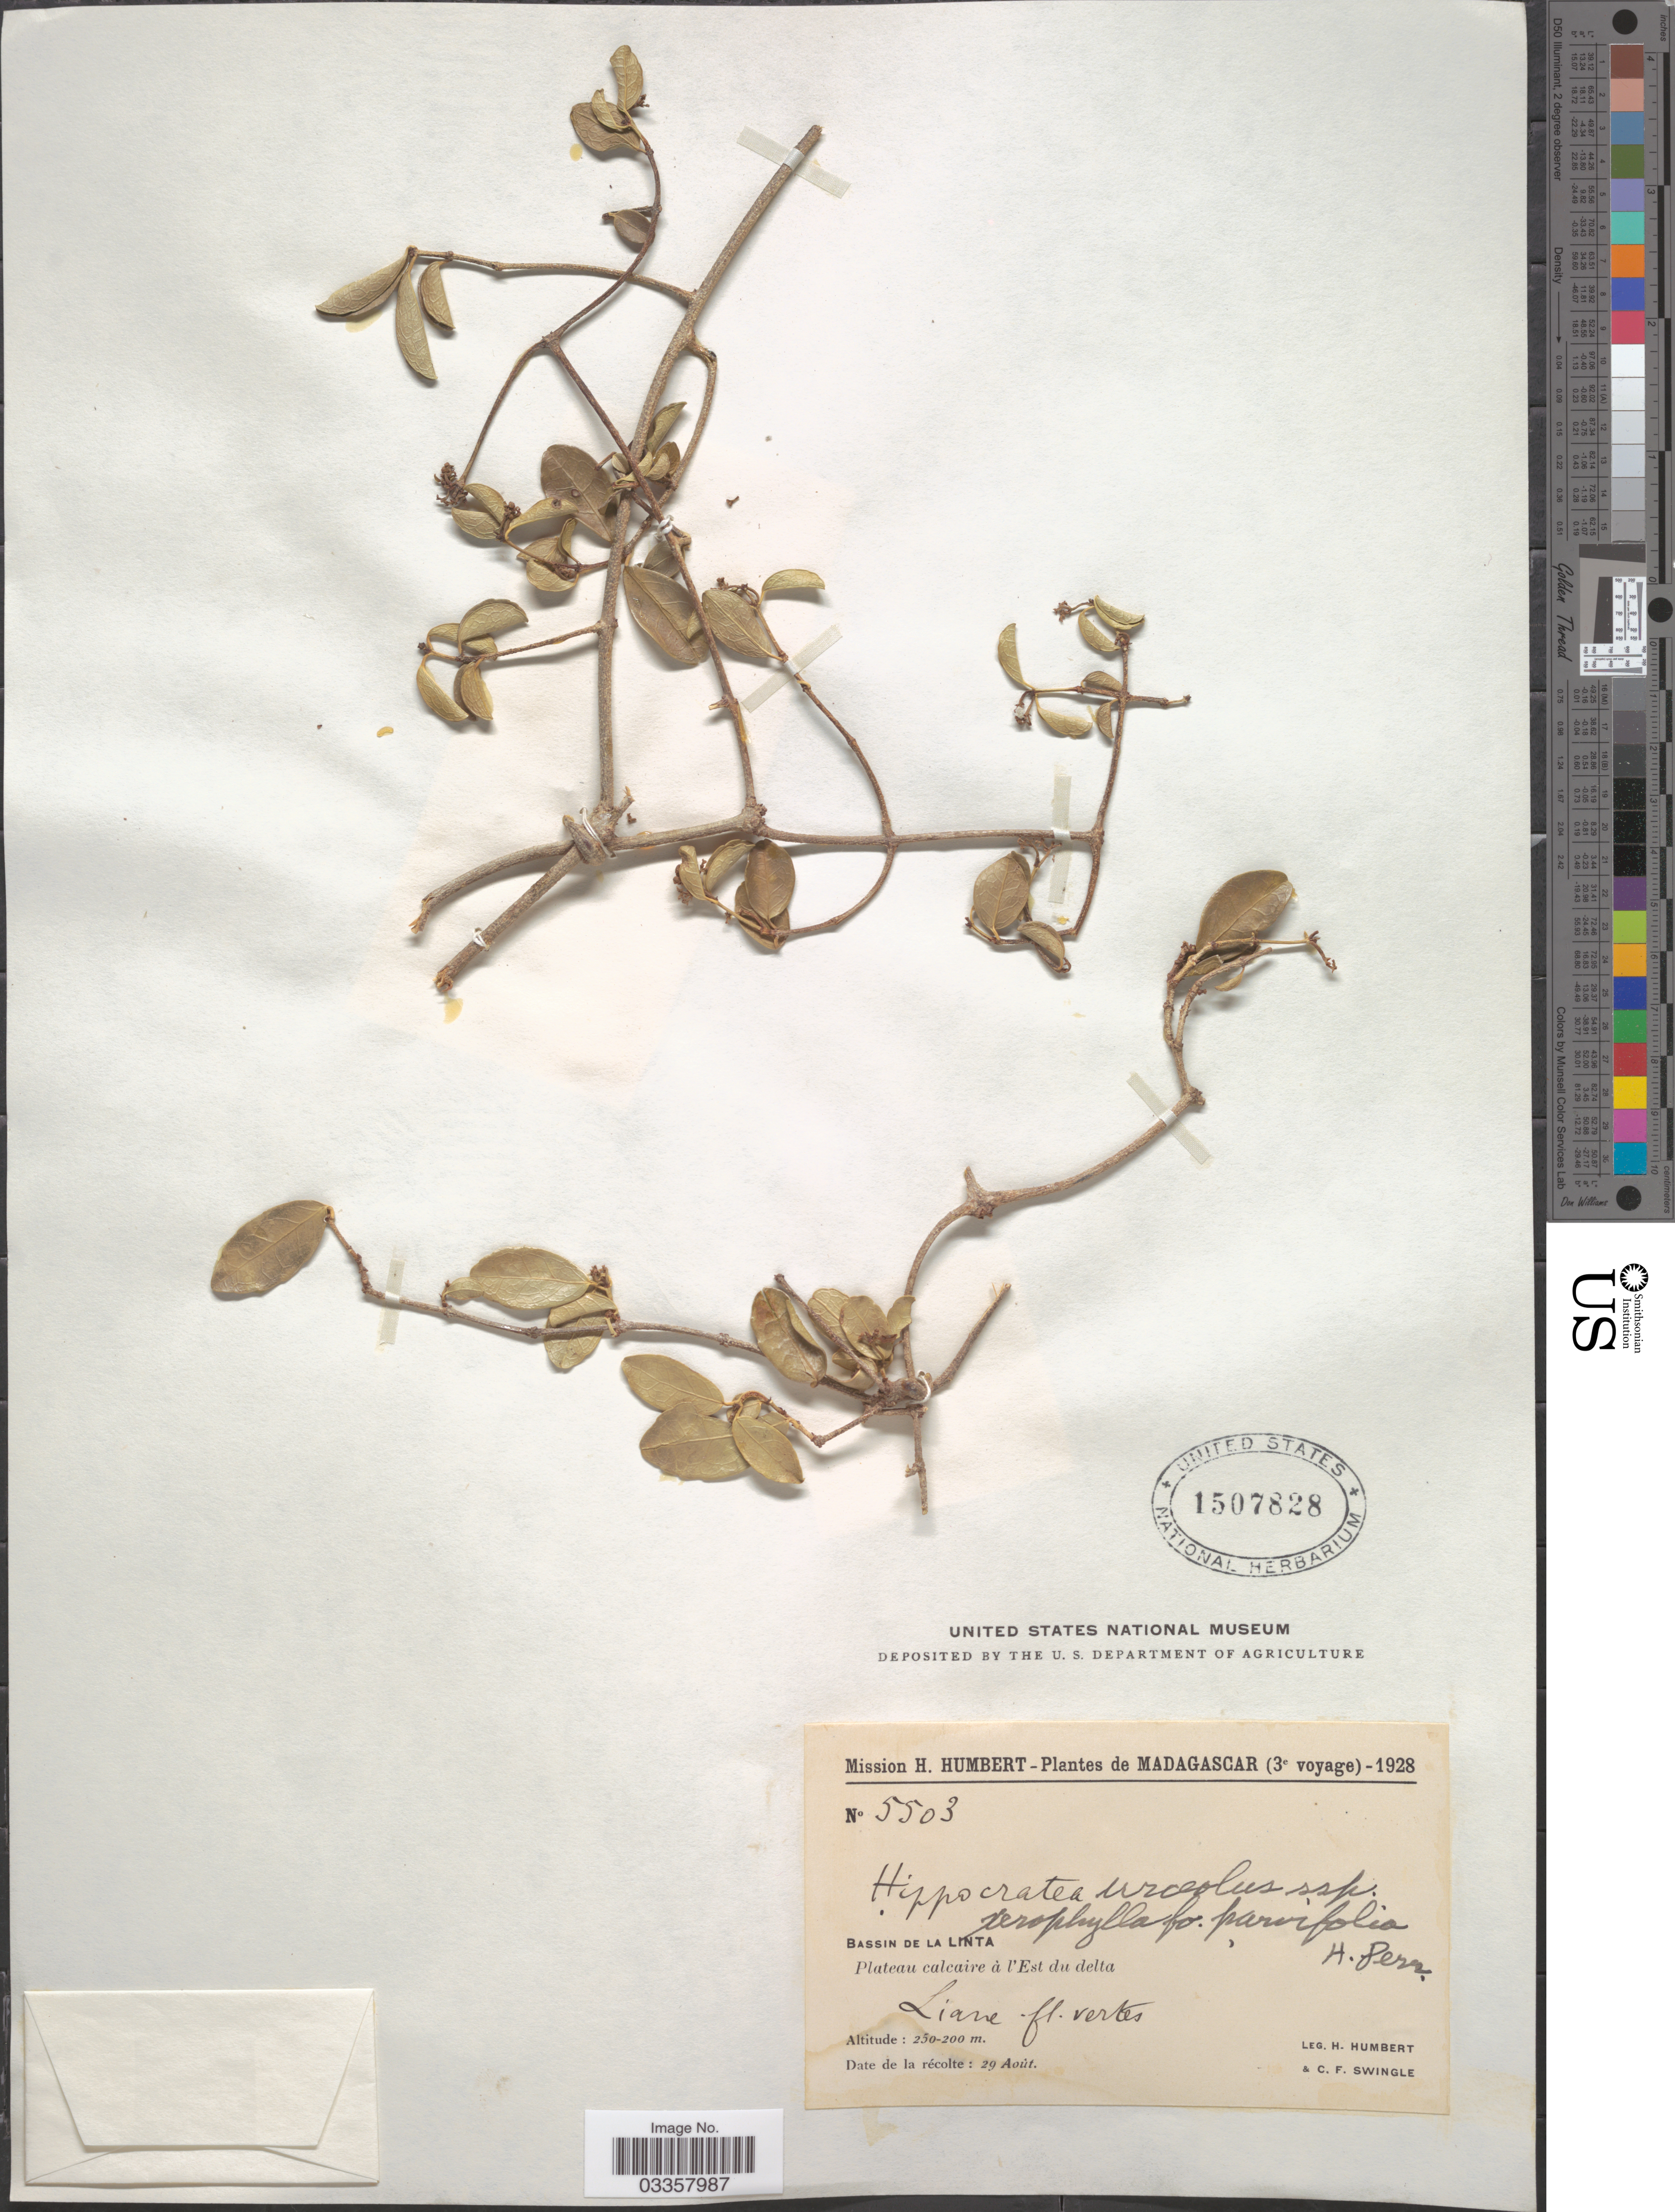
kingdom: Plantae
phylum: Tracheophyta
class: Magnoliopsida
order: Celastrales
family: Celastraceae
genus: Loeseneriella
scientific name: Loeseneriella urceolus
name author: (Tul.) N. Hallé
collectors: H. Humbert & C. Swingle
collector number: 5503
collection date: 1928-08-29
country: Madagascar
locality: Bassin de la Linta. Plateau calcaire à l'Est du delta.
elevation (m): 200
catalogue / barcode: US 1507828